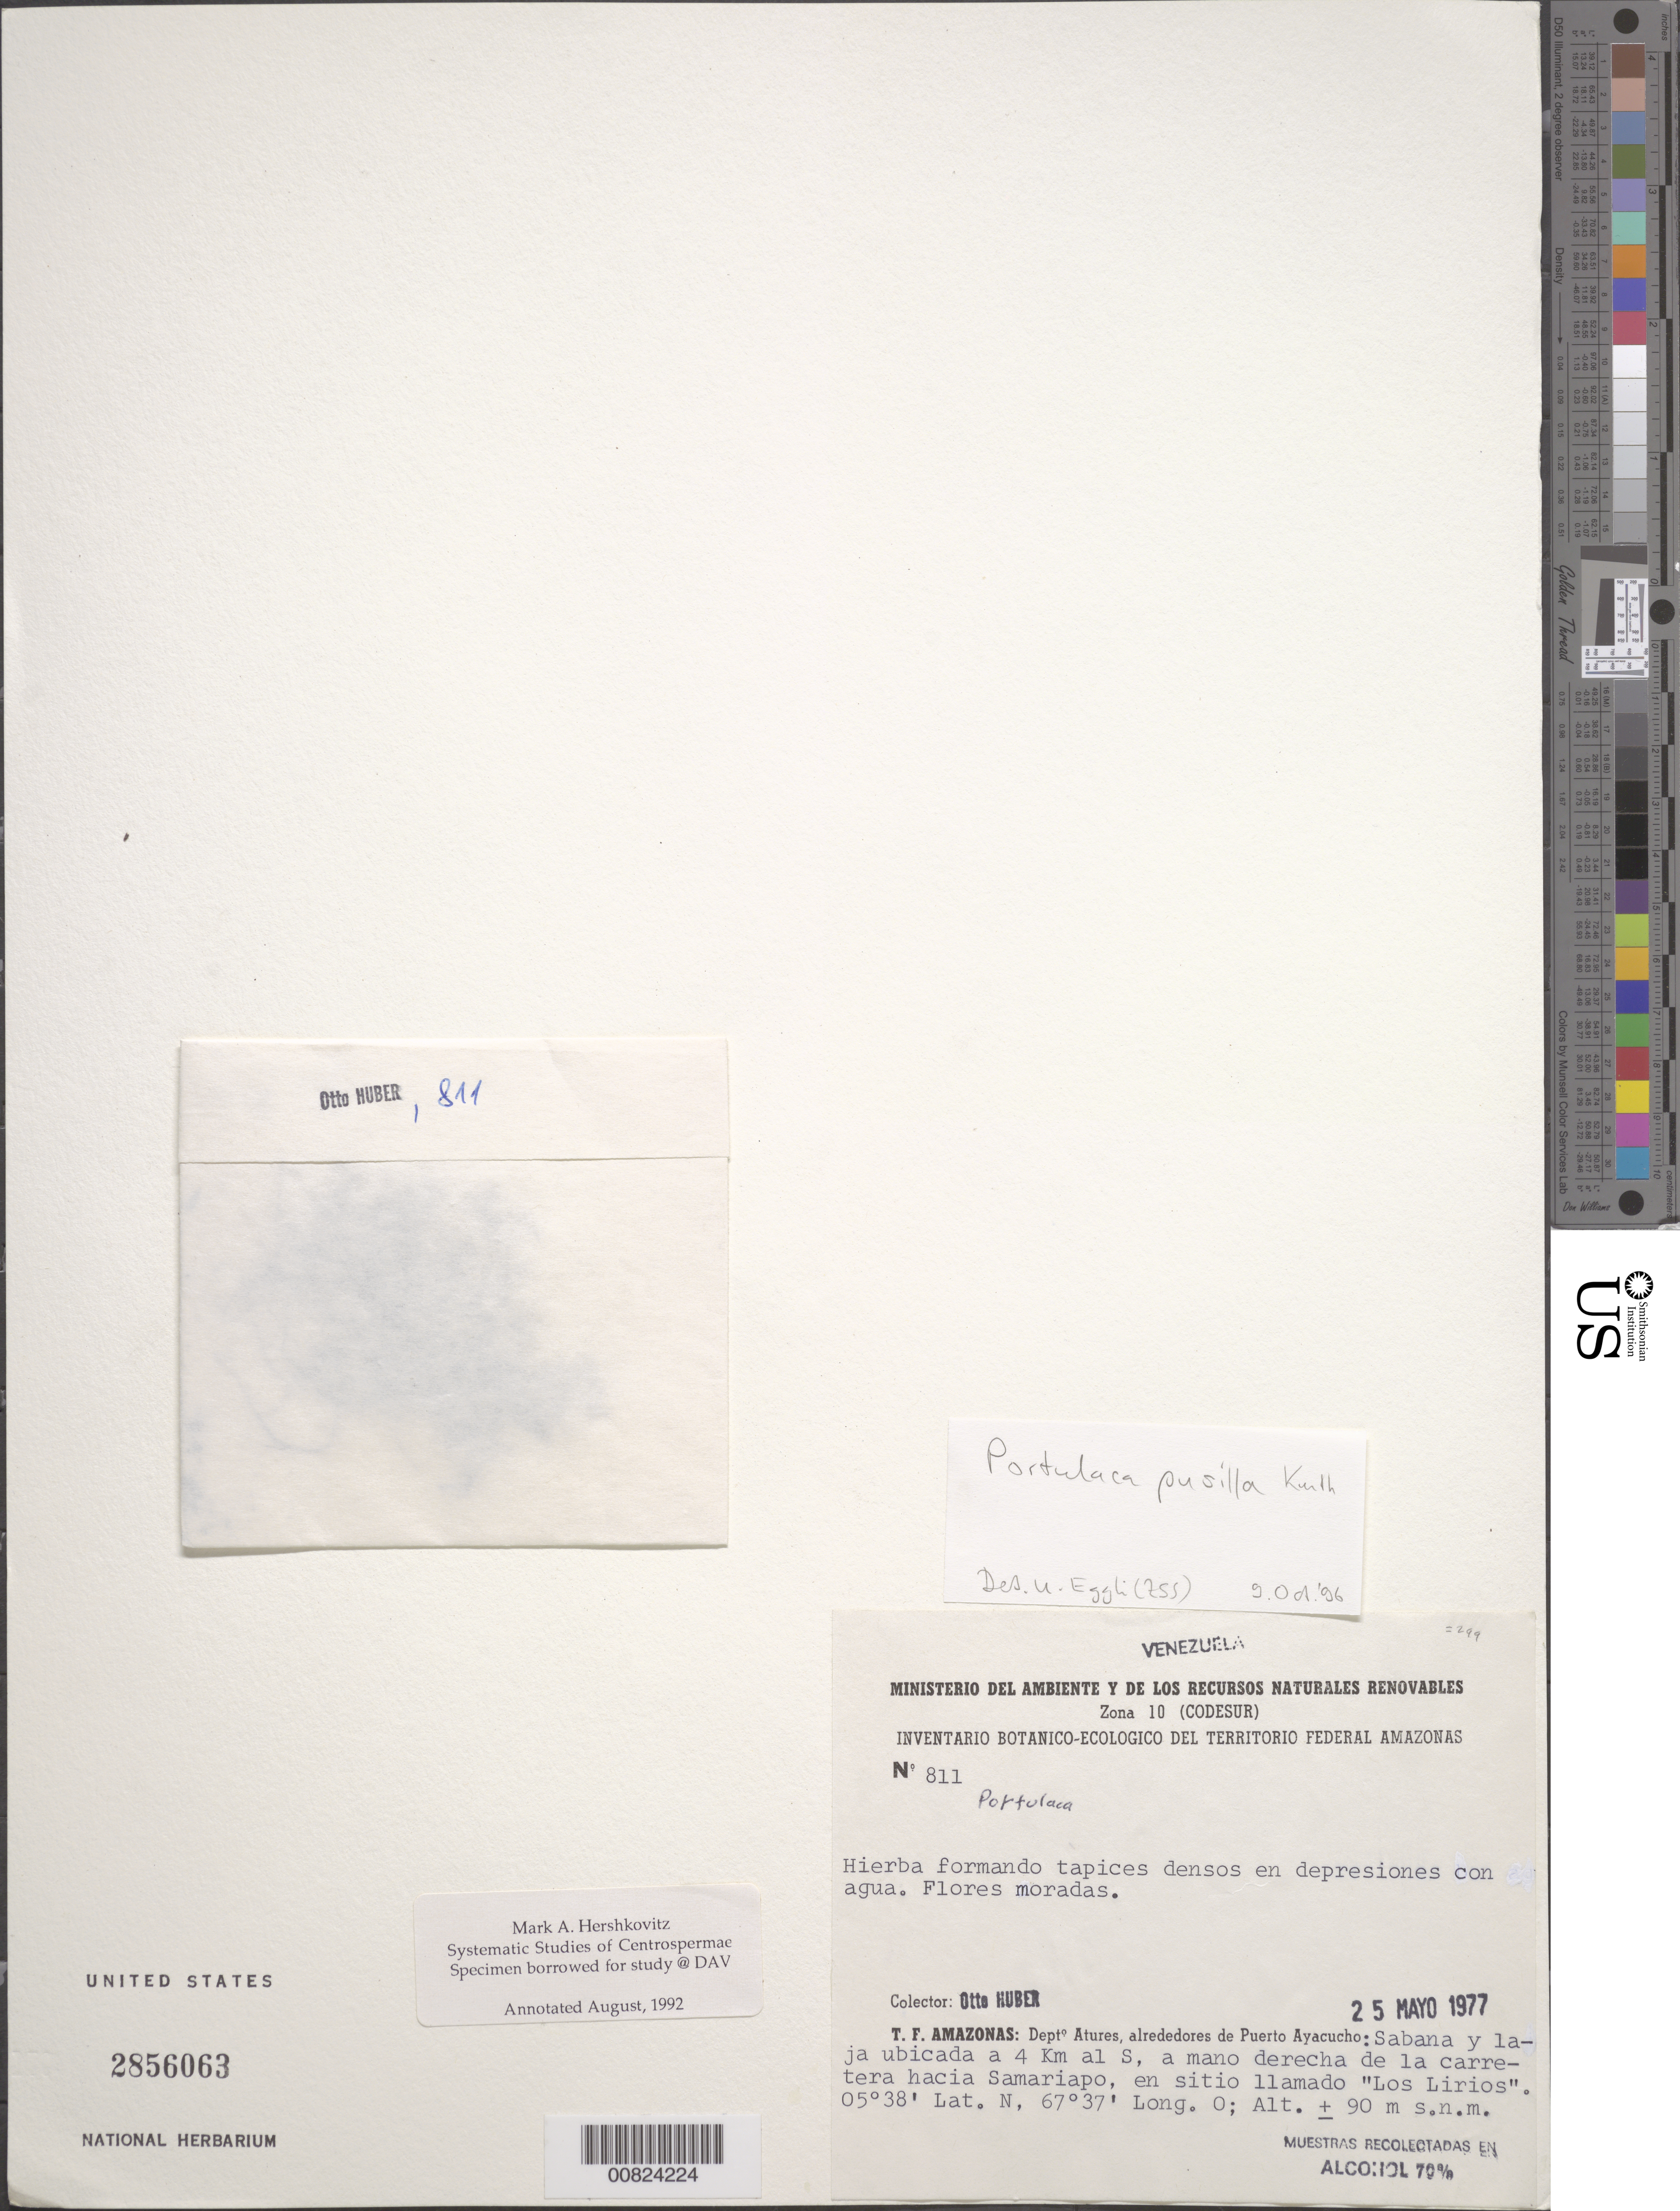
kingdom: Plantae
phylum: Tracheophyta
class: Magnoliopsida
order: Caryophyllales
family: Portulacaceae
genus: Portulaca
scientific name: Portulaca pusilla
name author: Kunth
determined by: Eggli, U.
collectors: O. Huber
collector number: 811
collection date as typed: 25-May-77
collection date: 1977-05-25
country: Venezuela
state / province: Amazonas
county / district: Atures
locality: Puerto Ayacucho, 4 km S, carretera hacia Samariapo, en sito llamado "Los LiRíos"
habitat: En depresiones con agua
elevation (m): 90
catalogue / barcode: US 2856063